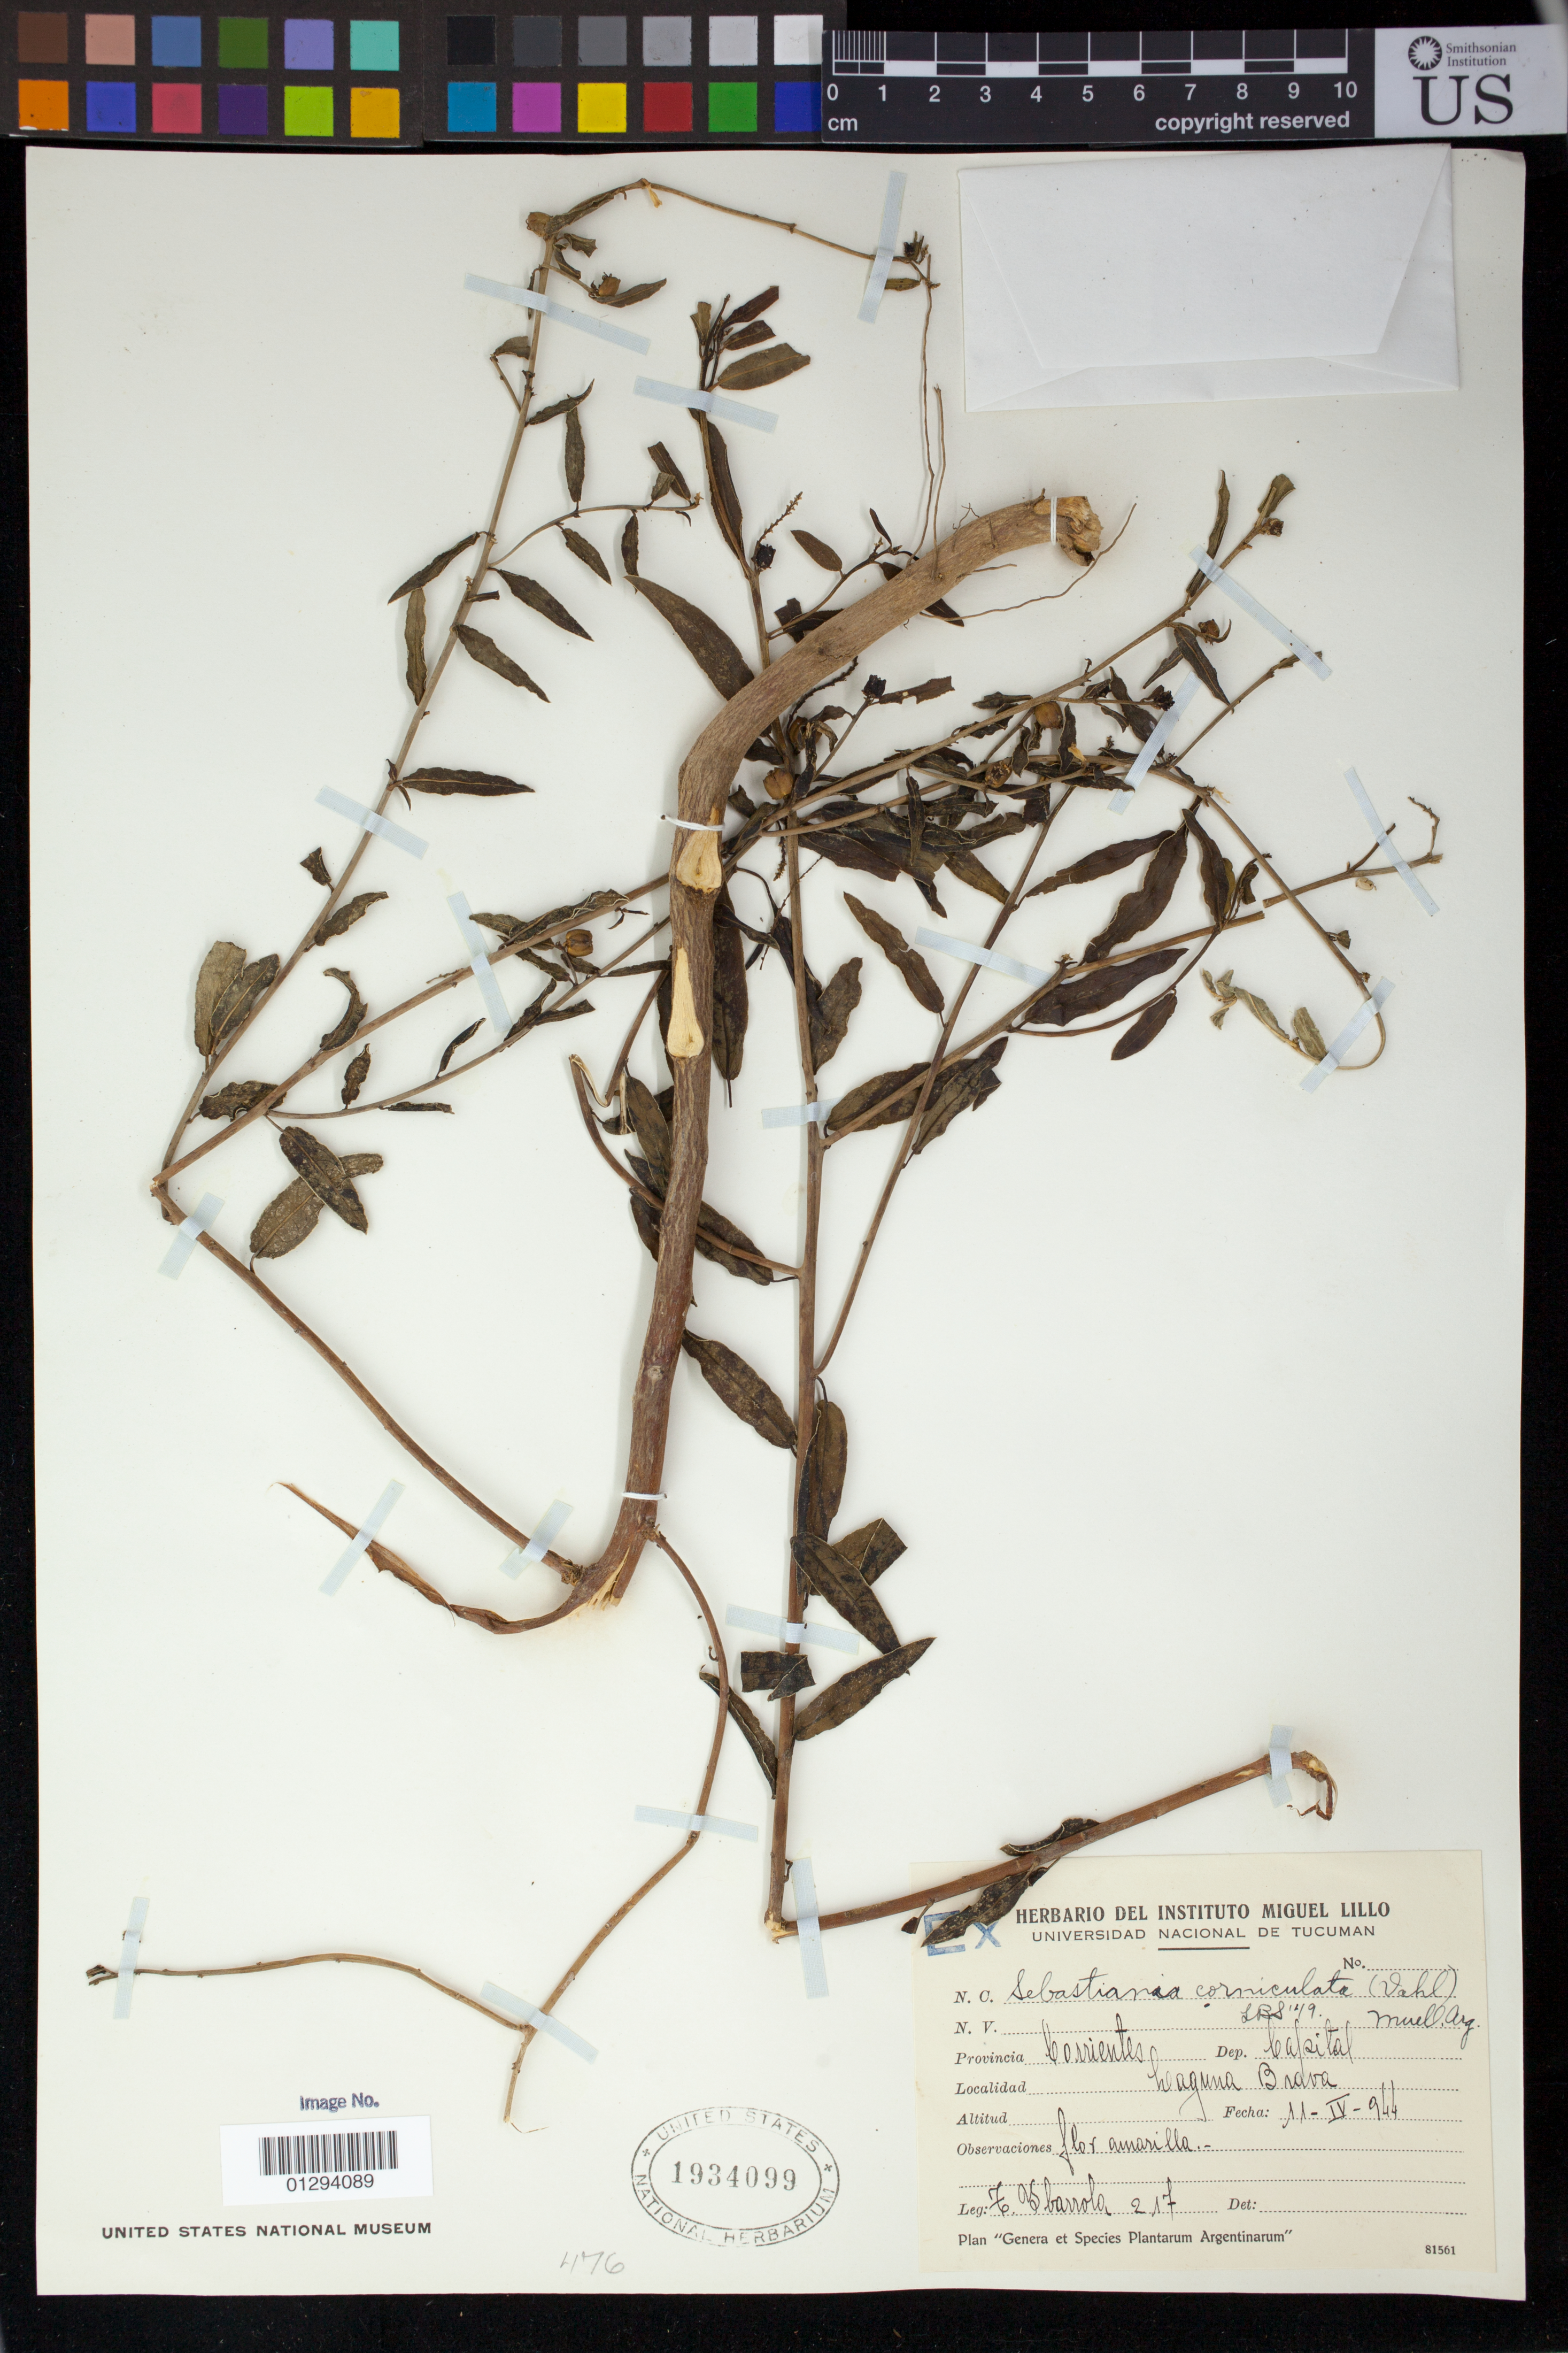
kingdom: Plantae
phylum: Tracheophyta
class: Magnoliopsida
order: Malpighiales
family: Euphorbiaceae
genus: Sebastiania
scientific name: Sebastiania corniculata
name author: (Vahl) Müll. Arg.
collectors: T. Ybarrola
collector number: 217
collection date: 1944-04-11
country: Argentina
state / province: Corrientes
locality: Laguna Brava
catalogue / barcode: US 1934099